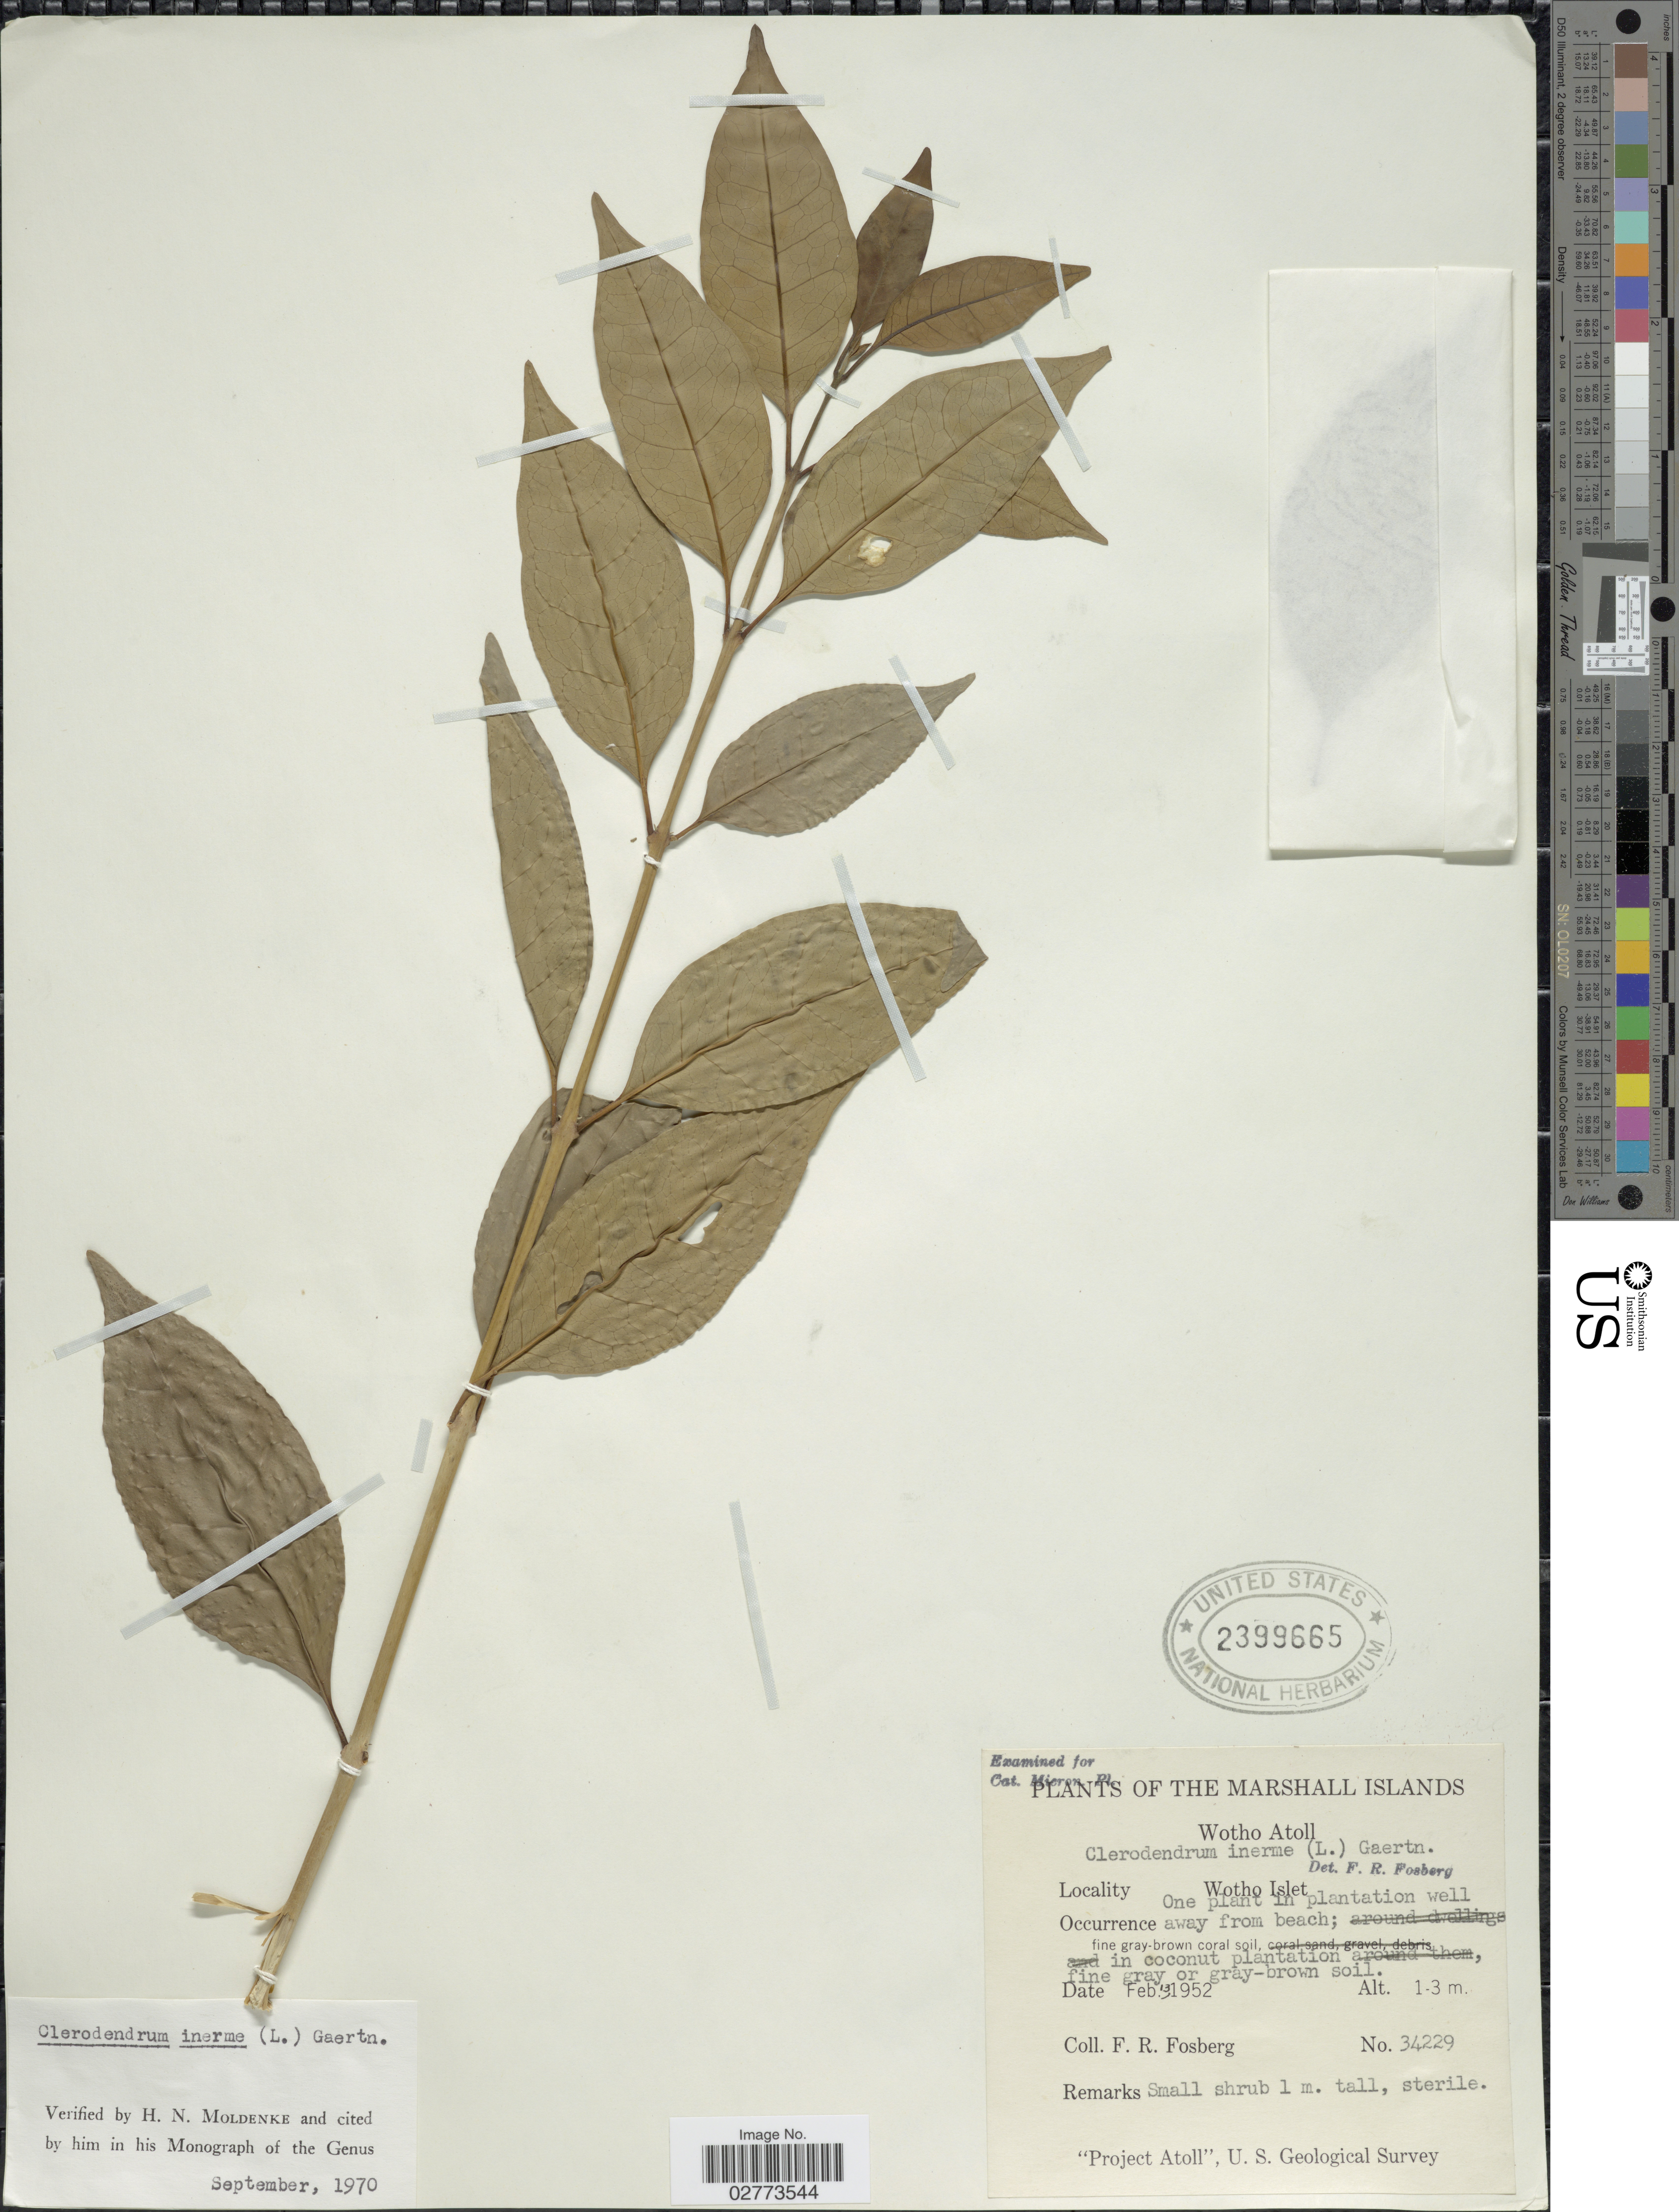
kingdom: Plantae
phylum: Tracheophyta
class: Magnoliopsida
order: Lamiales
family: Lamiaceae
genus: Clerodendrum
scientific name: Clerodendrum inerme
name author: (L.) Gaertn.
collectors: F. R. Fosberg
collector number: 34229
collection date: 1952-02-13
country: Marshall Islands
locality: Wotho Atoll, Wotho Islet.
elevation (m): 1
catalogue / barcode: US 2399665